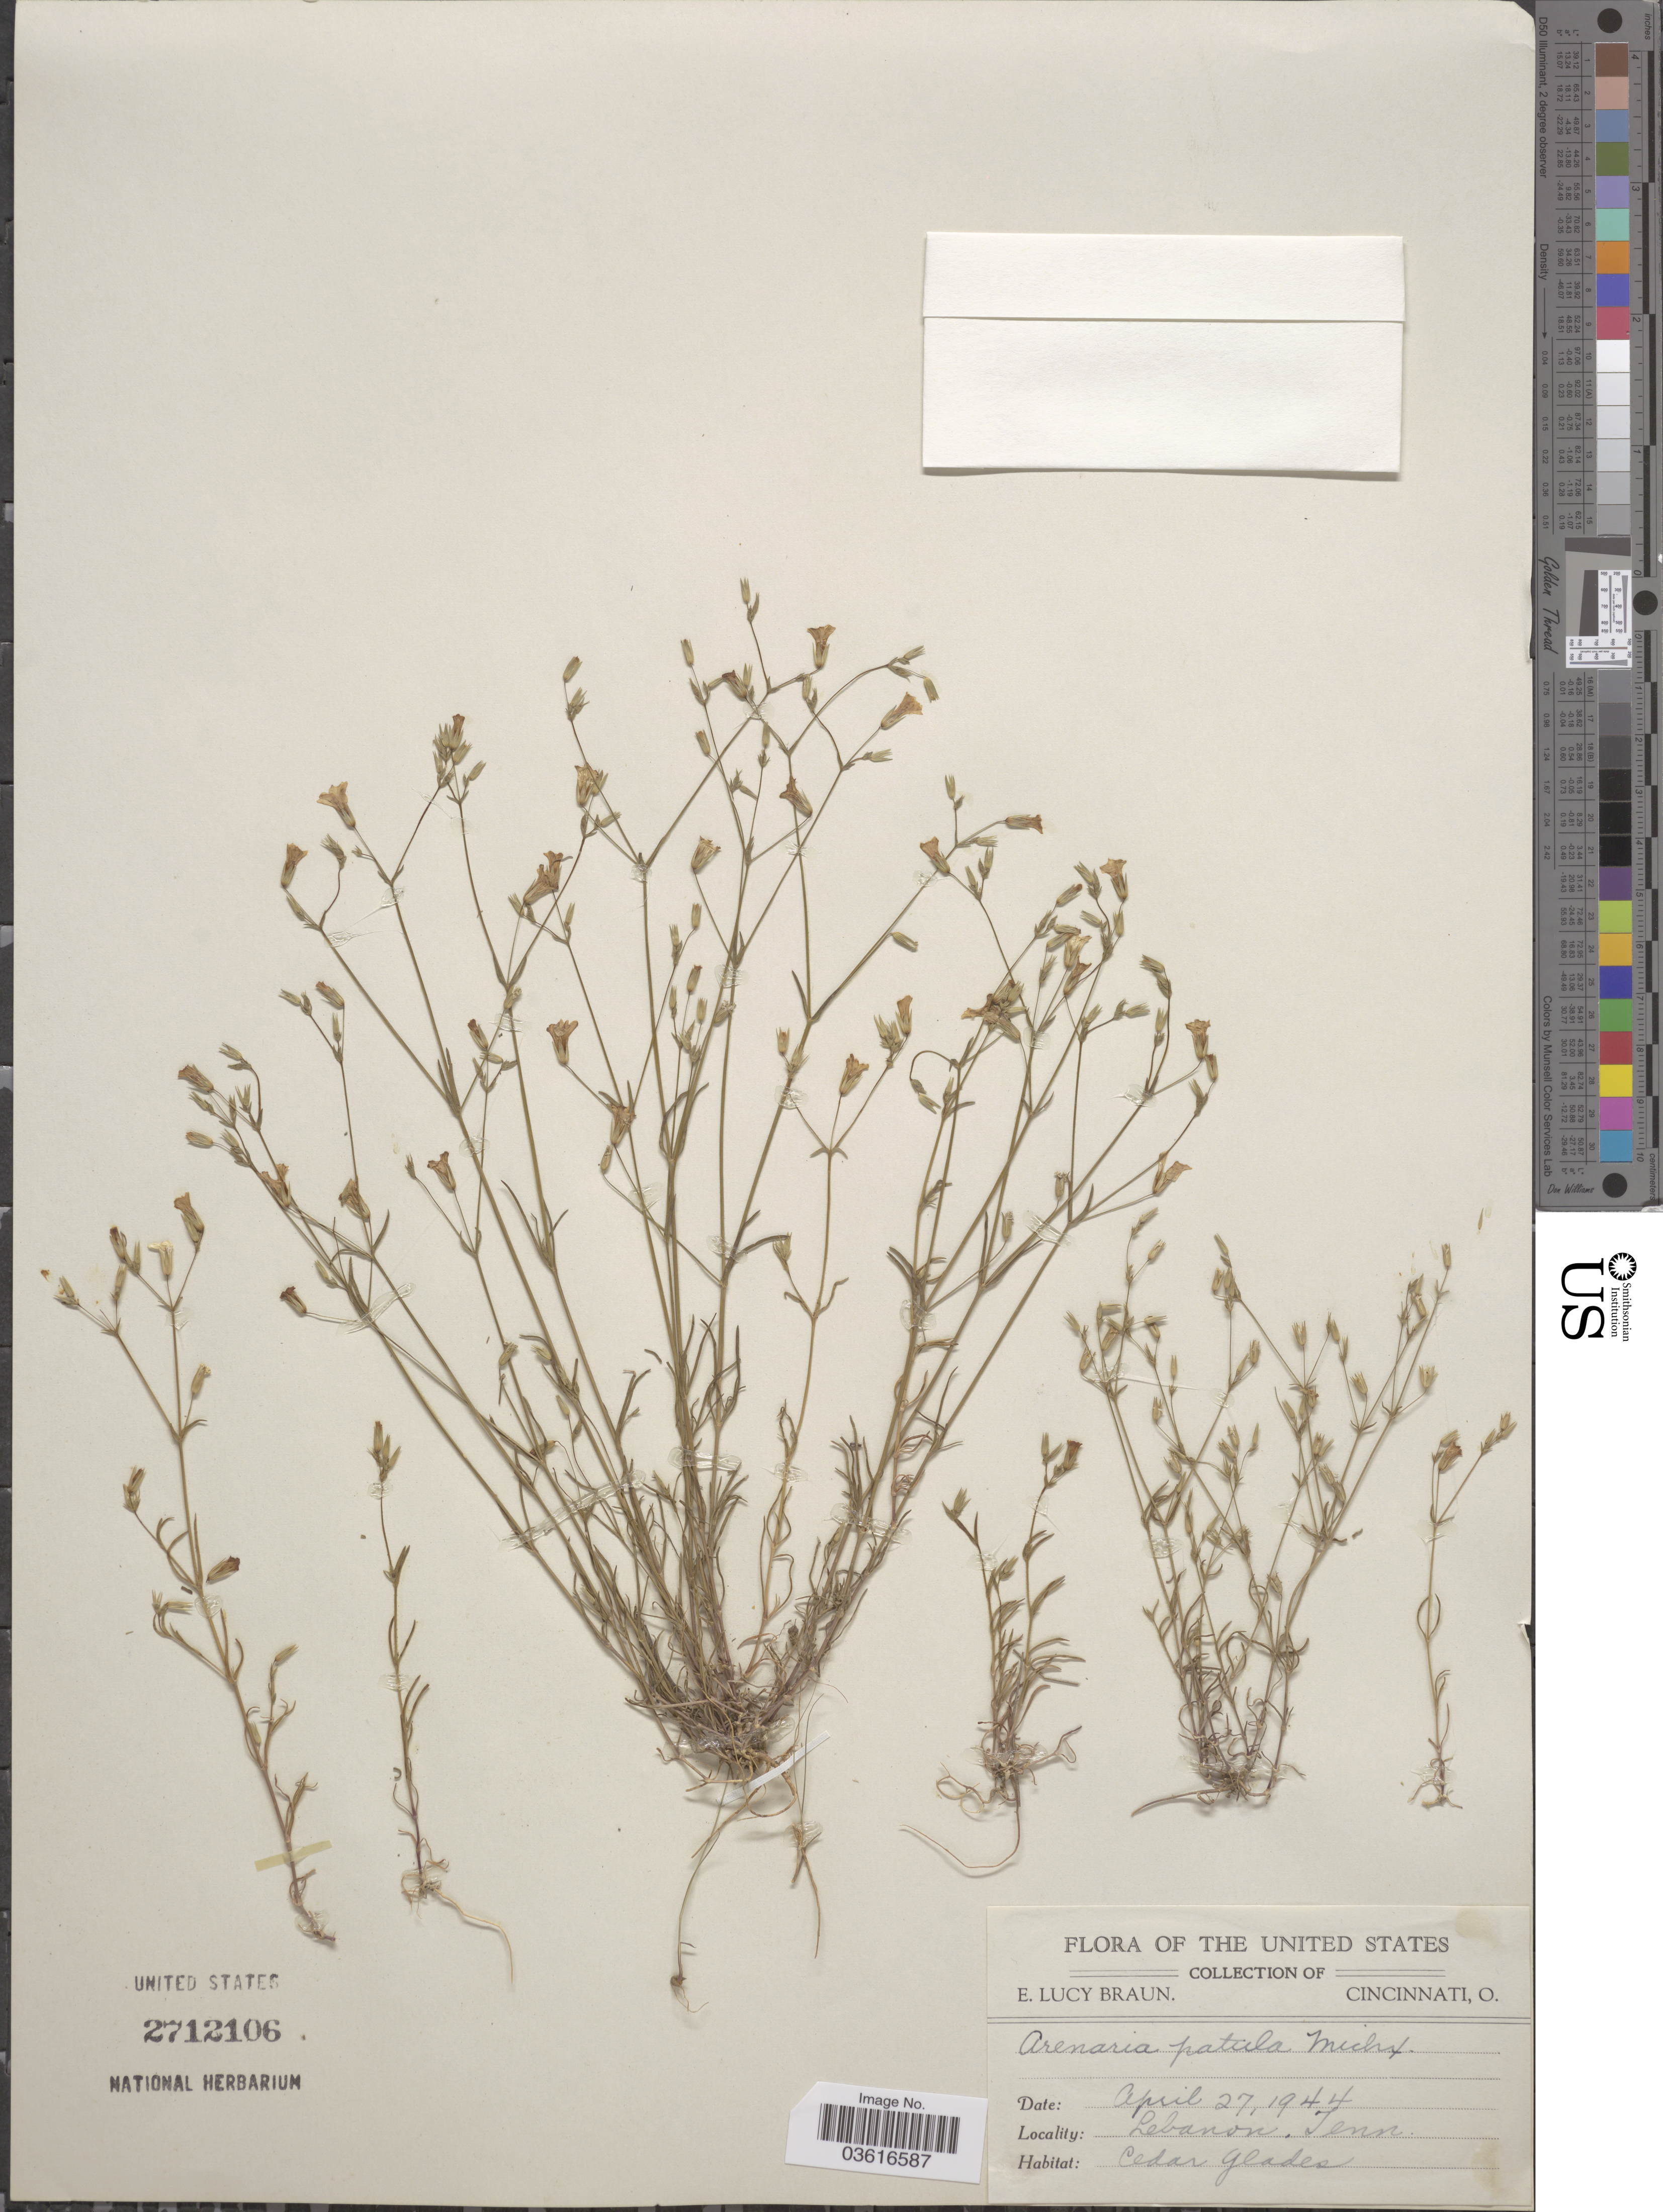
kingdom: Plantae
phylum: Tracheophyta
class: Magnoliopsida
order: Caryophyllales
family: Caryophyllaceae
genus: Minuartia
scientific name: Minuartia patula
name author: (Michx.) Mattf.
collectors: E. L. Braun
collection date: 1944-04-27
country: United States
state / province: Tennessee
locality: Lebanon. Cedar Glades.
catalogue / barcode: US 2712106